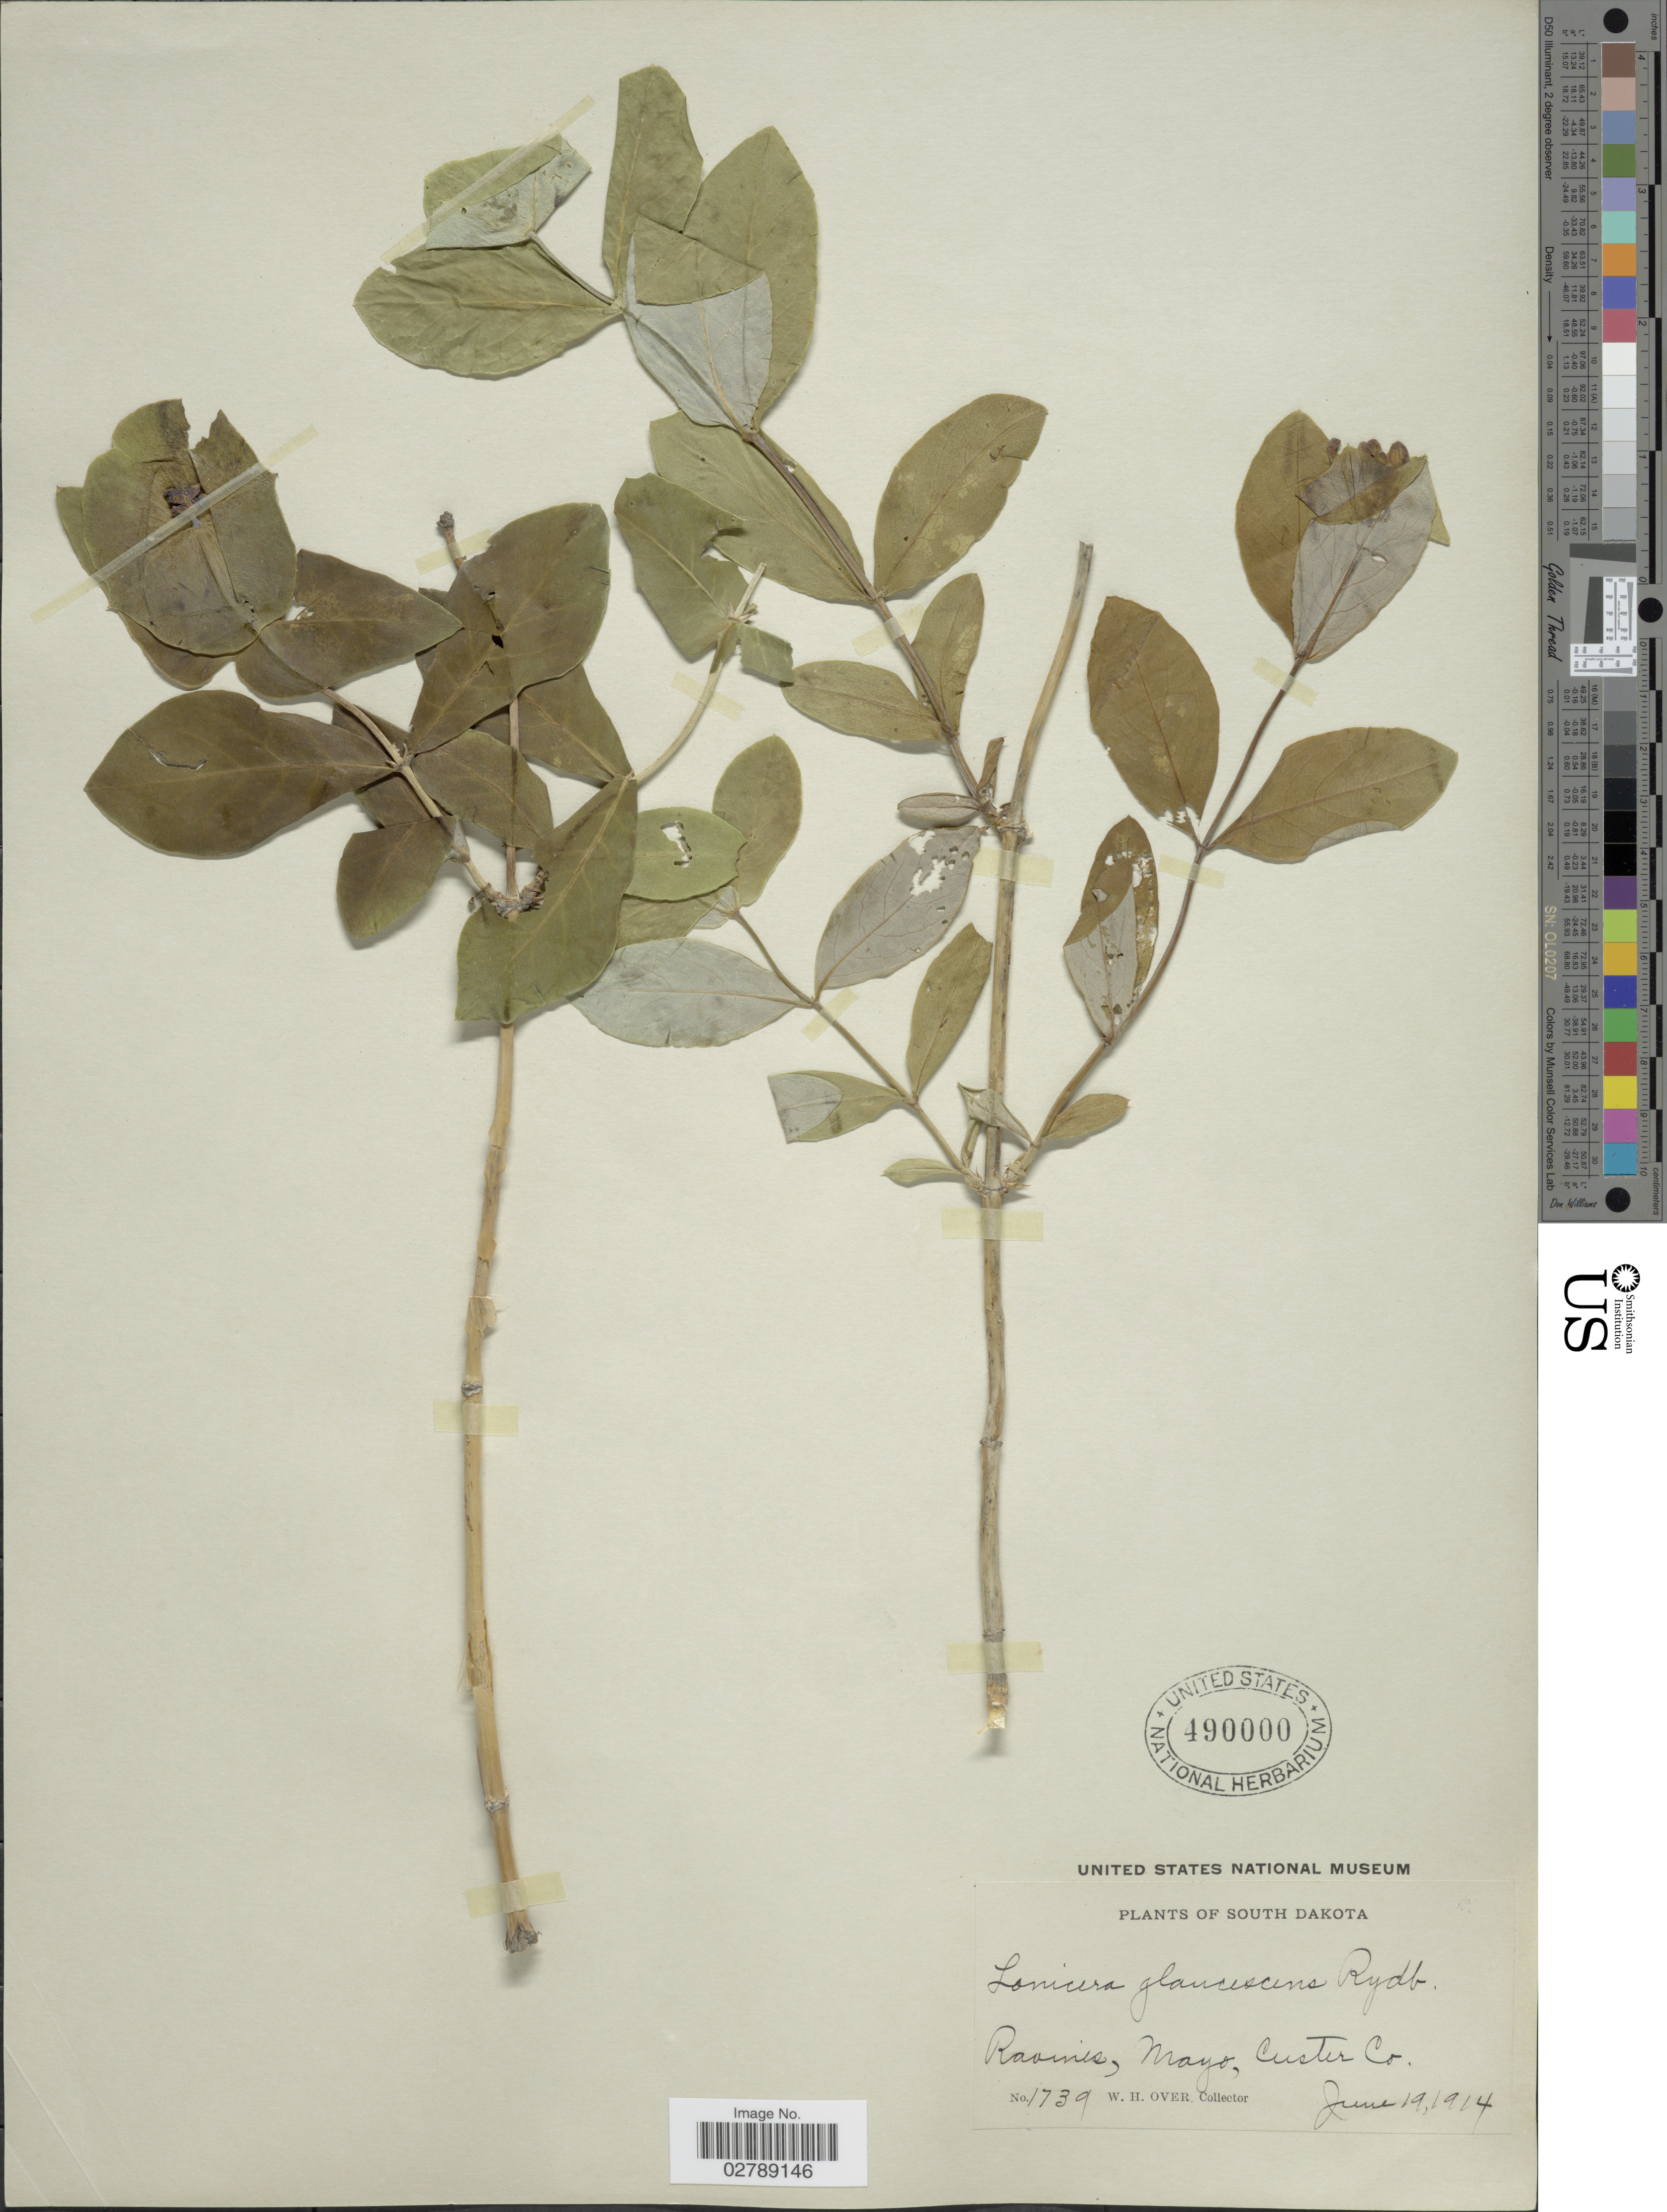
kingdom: Plantae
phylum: Tracheophyta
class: Magnoliopsida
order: Dipsacales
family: Caprifoliaceae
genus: Lonicera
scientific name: Lonicera dioica var. glaucescens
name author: (Rydb.) Butters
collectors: W. Over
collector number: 1739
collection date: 1914-06-19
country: United States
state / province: South Dakota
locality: Ravines, Mayo, Custer Co.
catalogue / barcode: US 490000